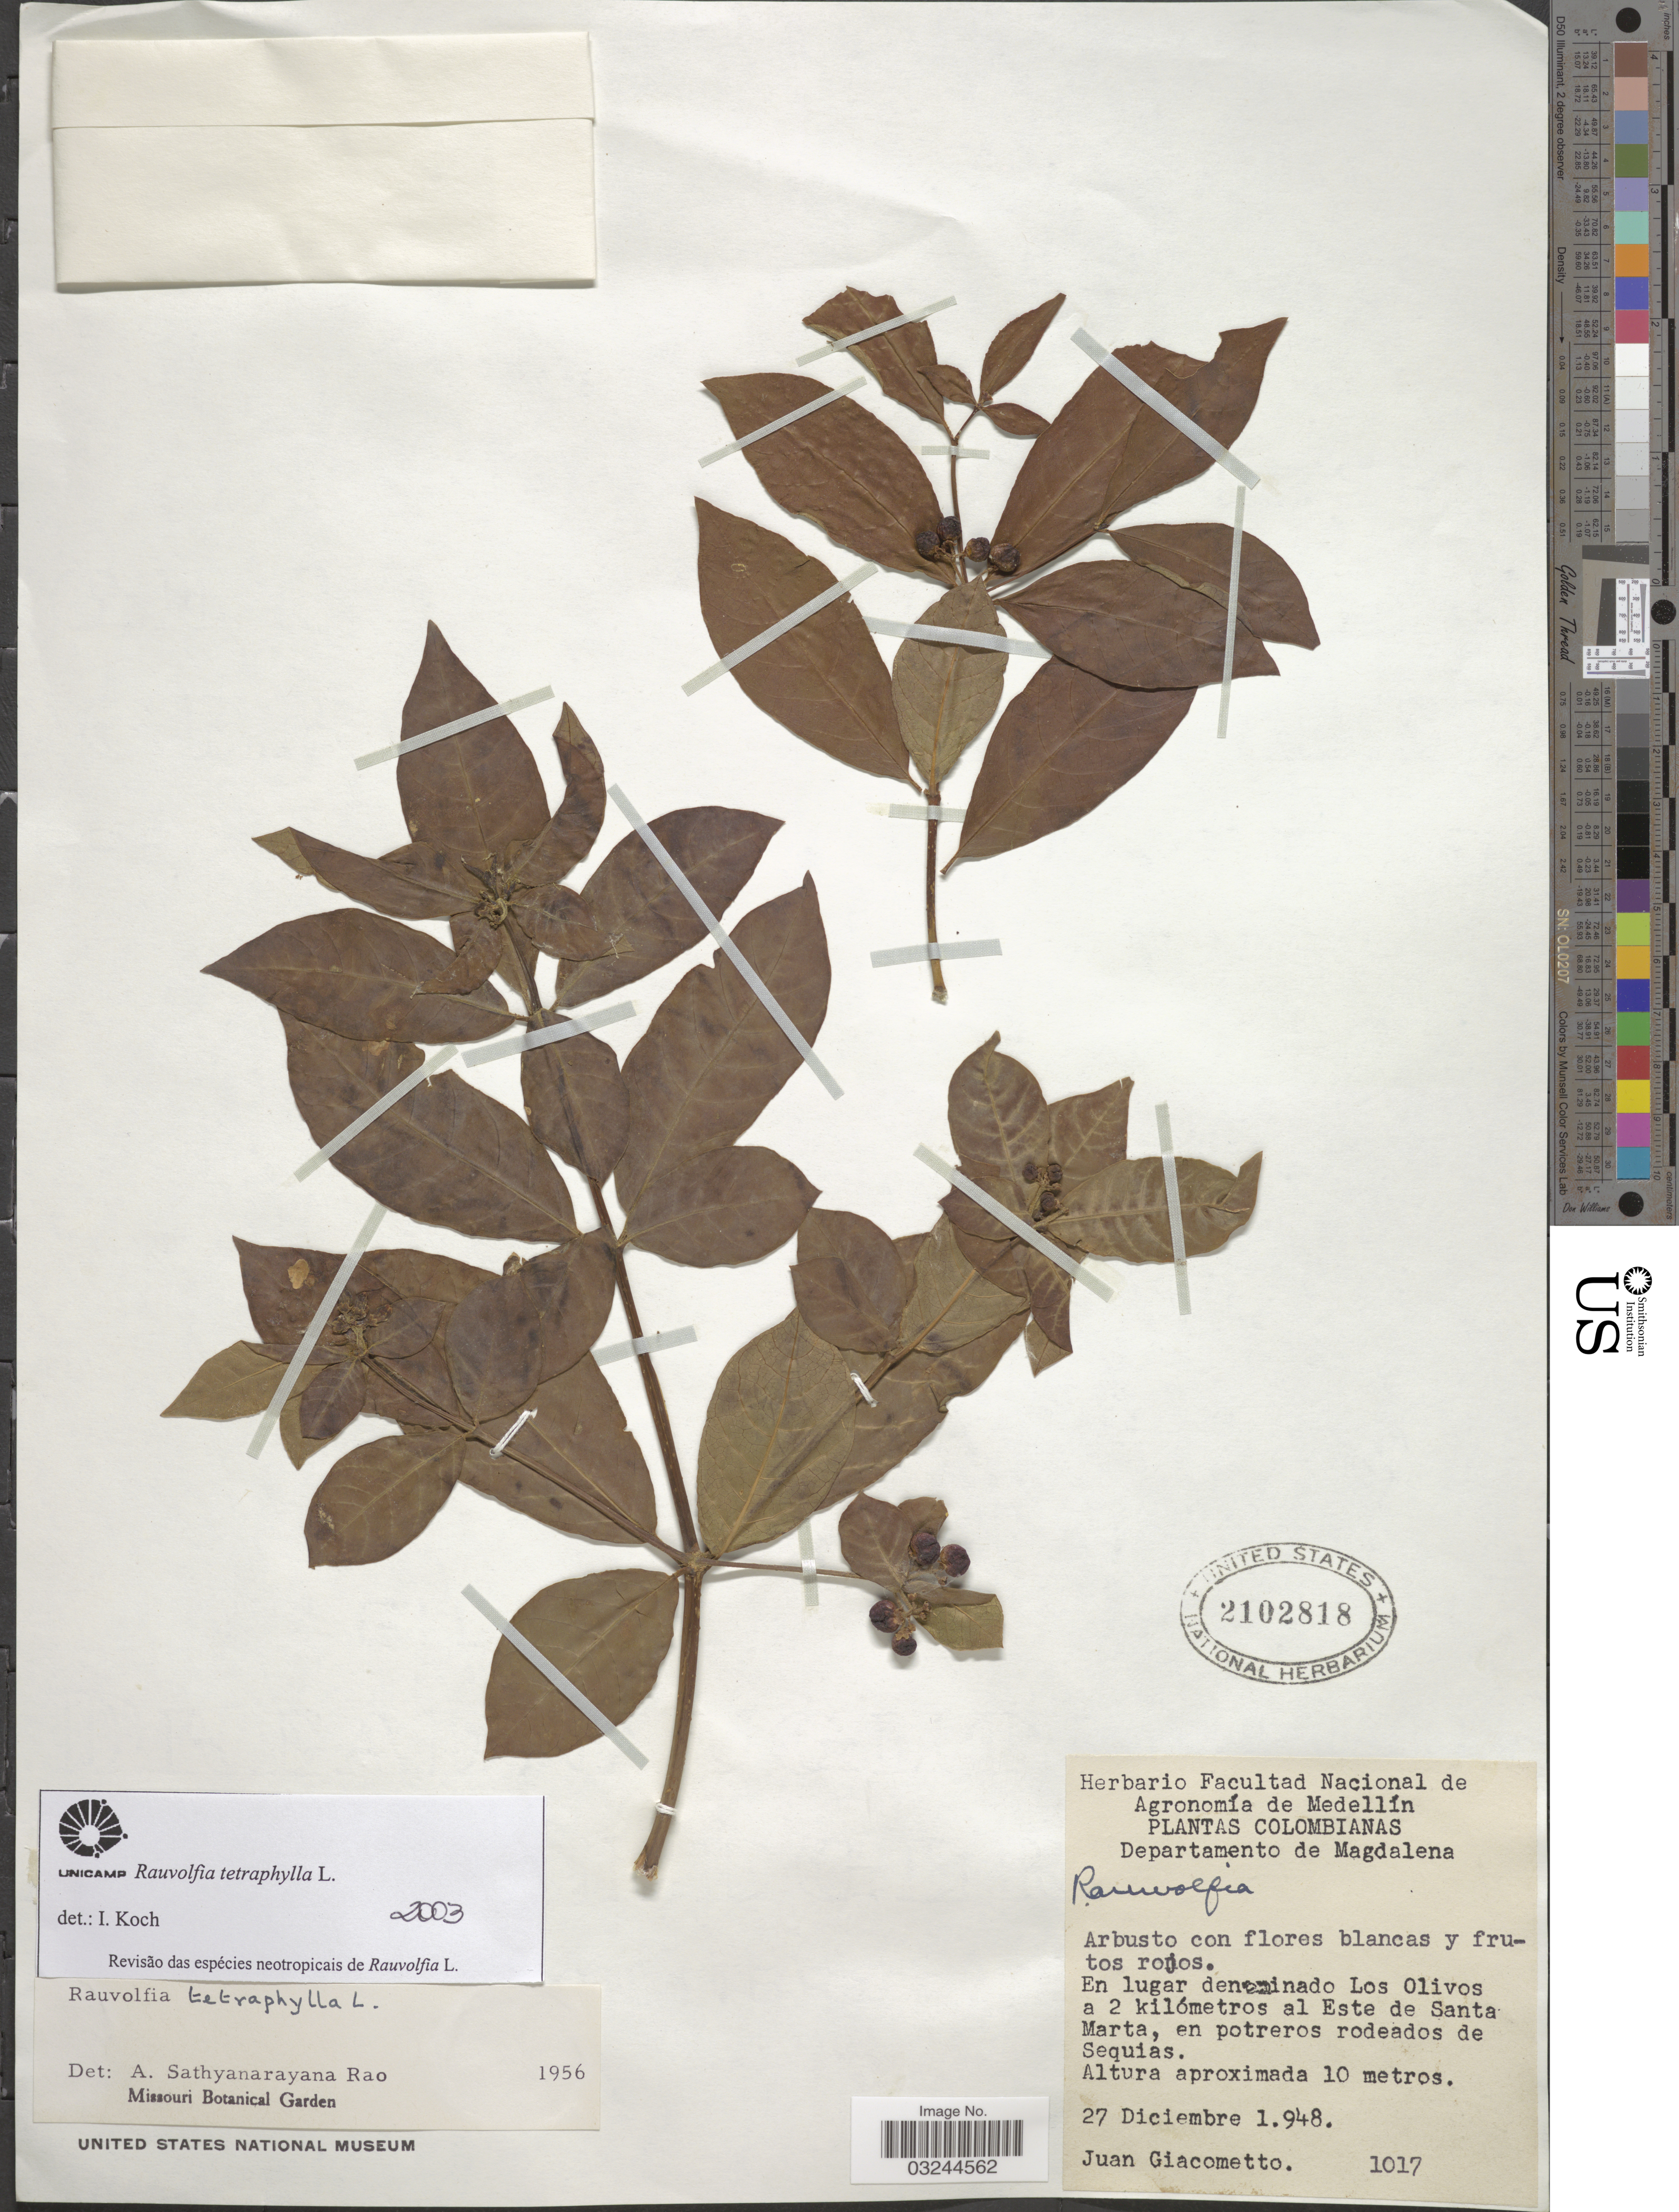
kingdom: Plantae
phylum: Tracheophyta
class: Magnoliopsida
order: Gentianales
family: Apocynaceae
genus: Rauvolfia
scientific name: Rauvolfia tetraphylla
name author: L.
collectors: J. Giacometto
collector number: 1017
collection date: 1948-12-27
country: Colombia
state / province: Magdalena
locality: Departamento de Magdalena. En lugar denominado Los Olivos a 2 kilómetros al Este de Santa Marta, en potreros rodeados de Sequias.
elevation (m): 10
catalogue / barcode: US 2102818